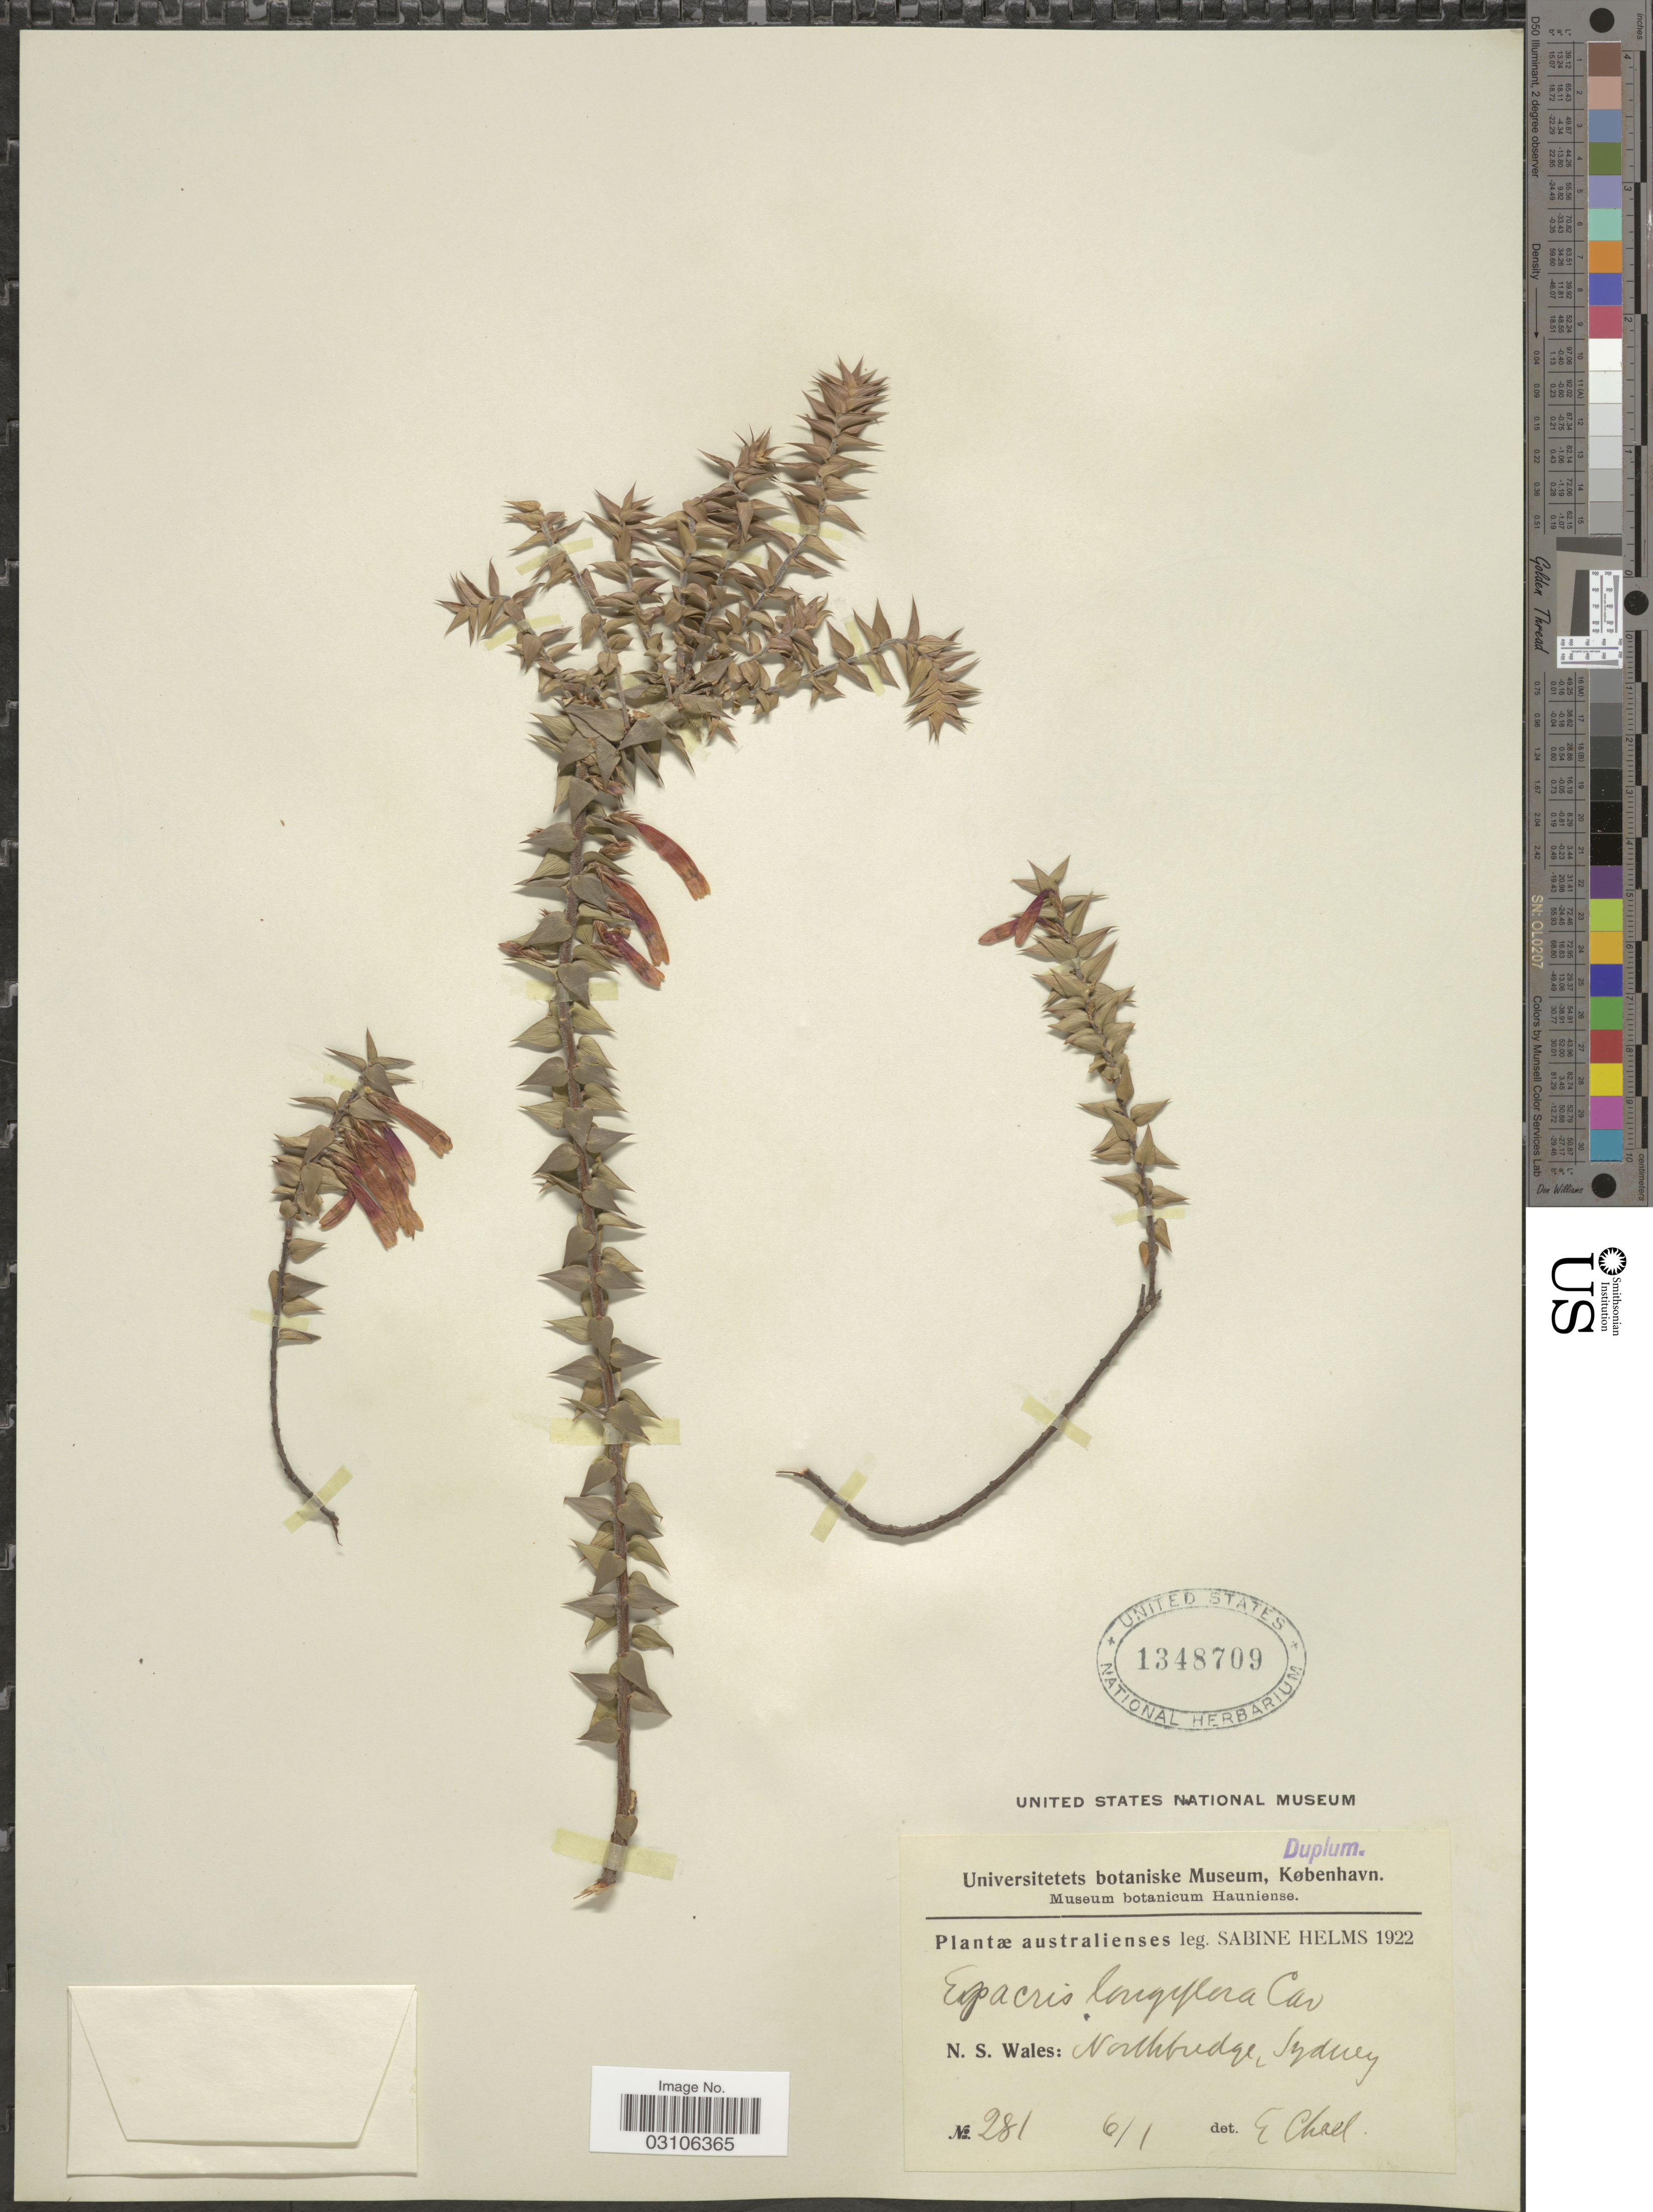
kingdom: Plantae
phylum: Tracheophyta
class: Magnoliopsida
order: Ericales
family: Ericaceae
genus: Epacris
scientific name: Epacris longiflora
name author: Cav.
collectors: S. Helms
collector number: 281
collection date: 1922-01-06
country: Australia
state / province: New South Wales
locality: Northbridge, Sydney.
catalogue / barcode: US 1348709